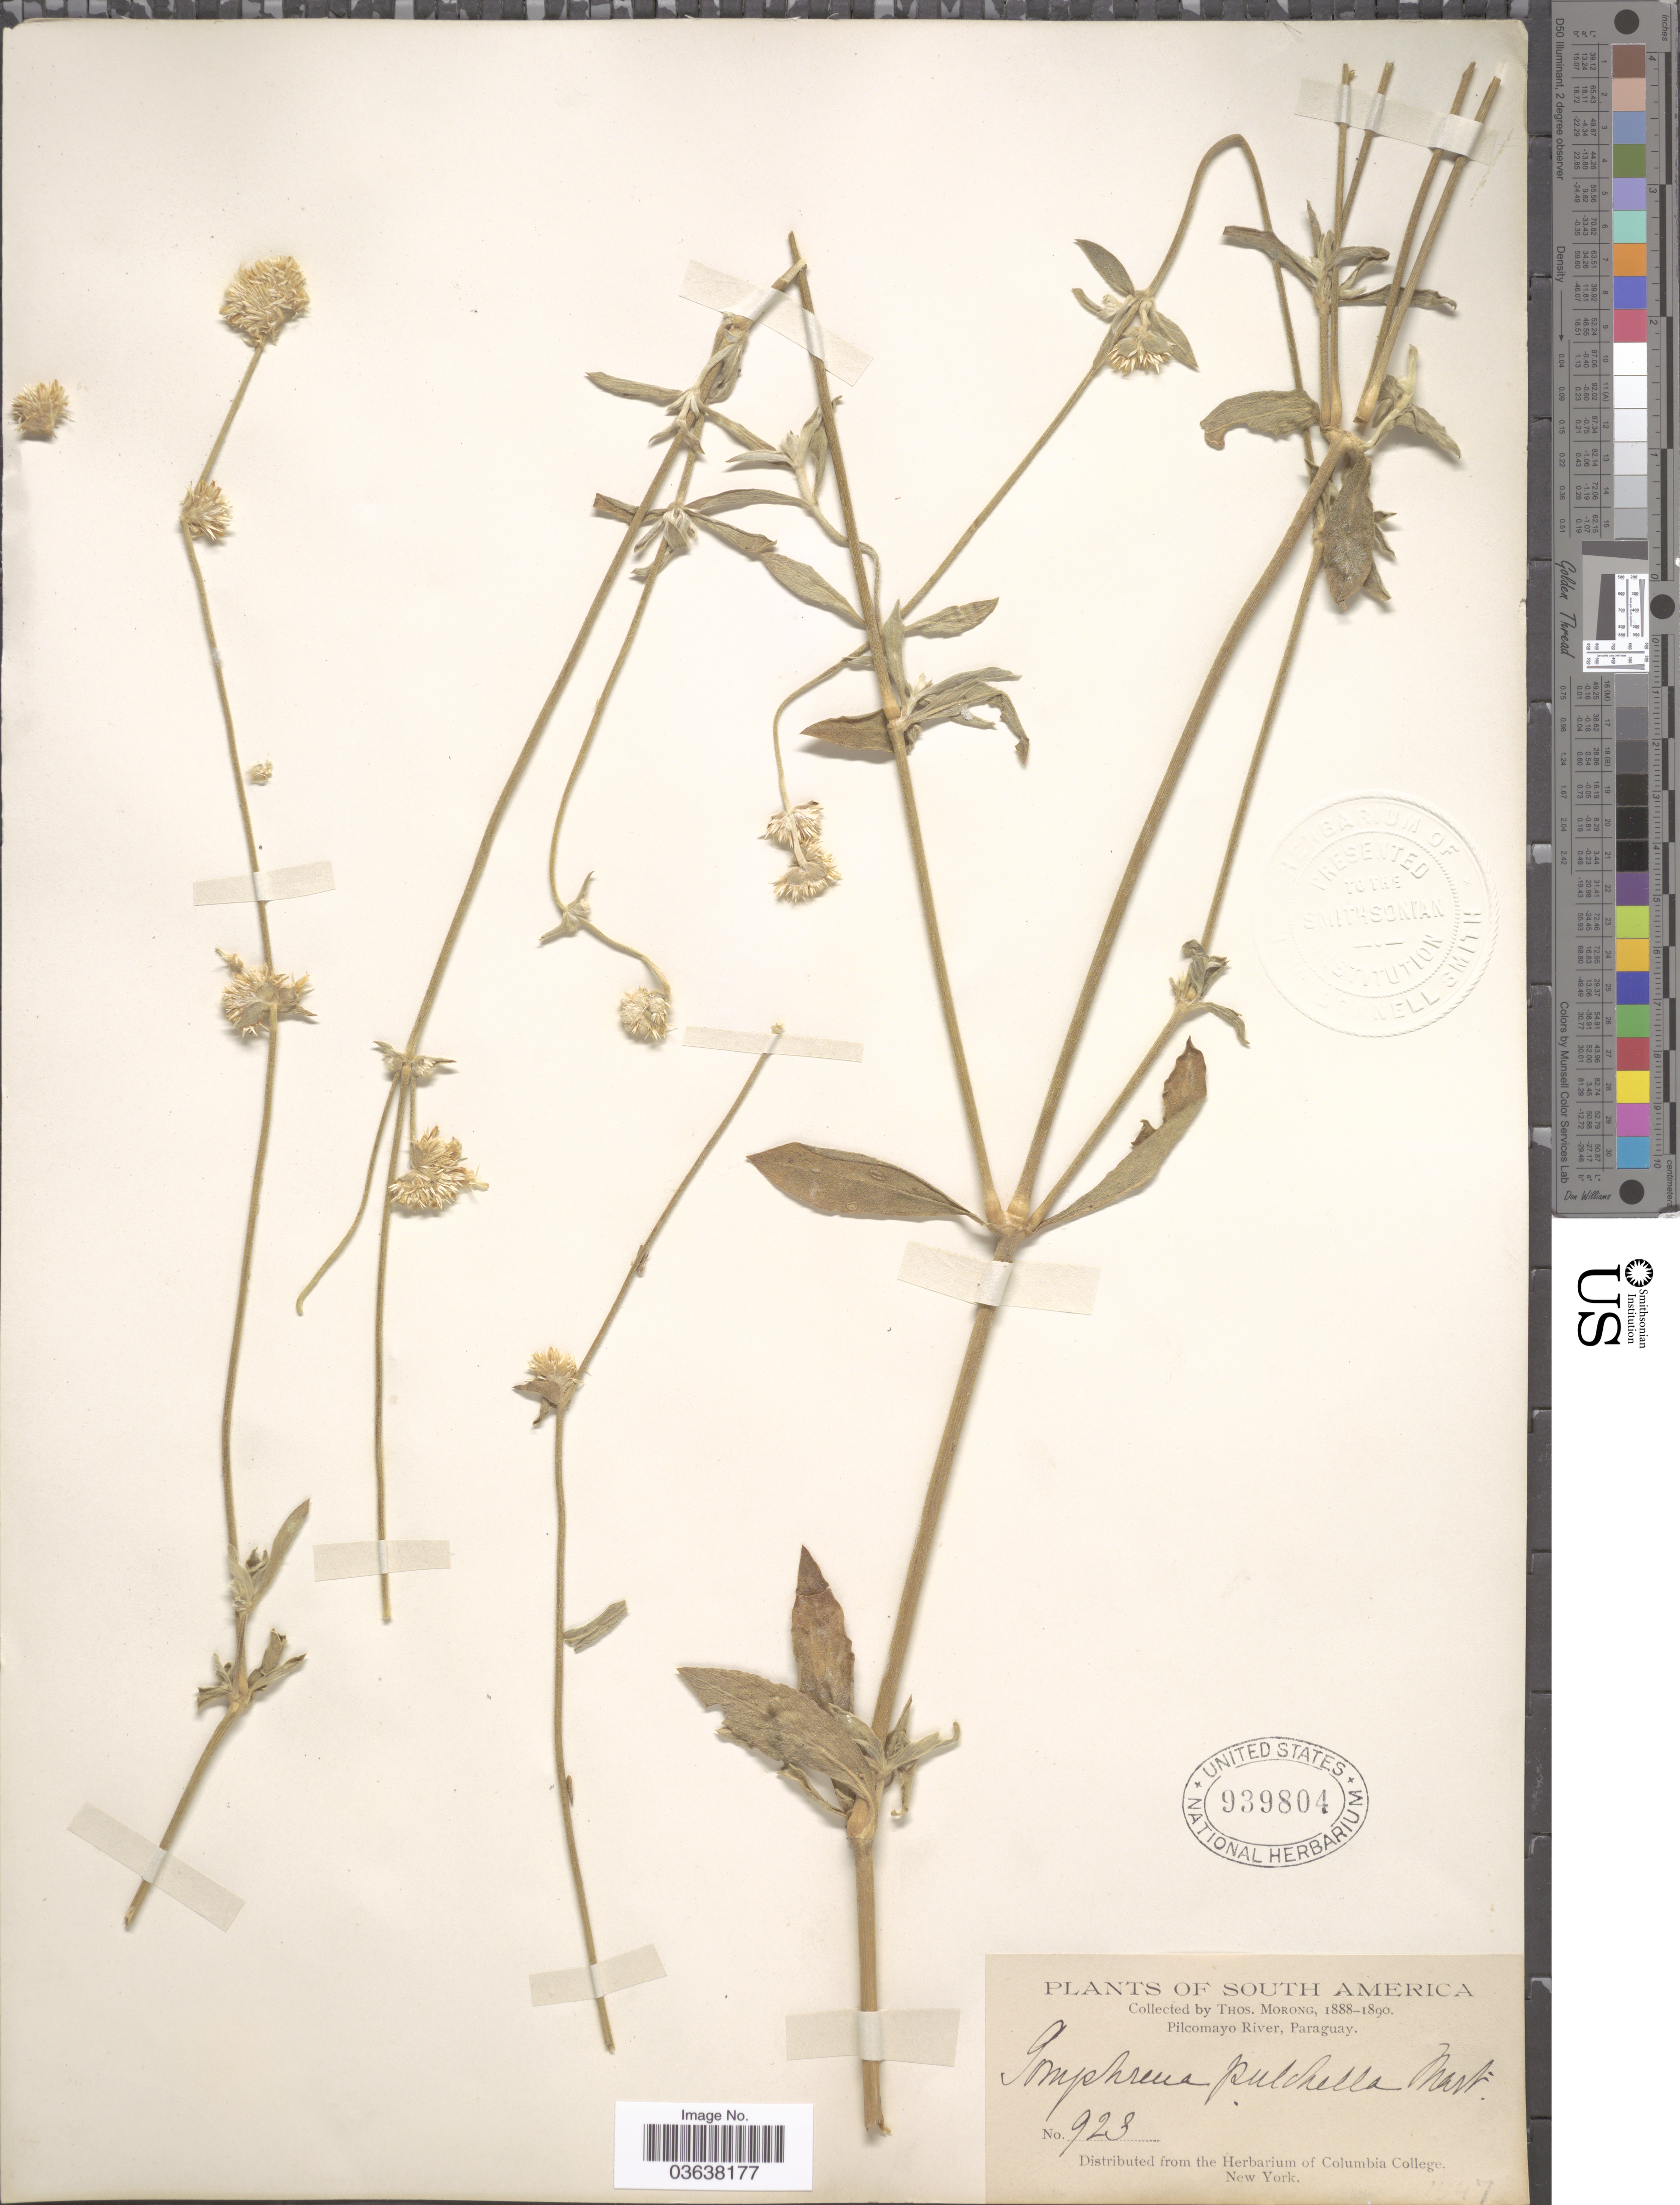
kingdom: Plantae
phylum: Tracheophyta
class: Magnoliopsida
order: Caryophyllales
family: Amaranthaceae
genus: Gomphrena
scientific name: Gomphrena pulchella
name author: Mart.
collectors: ex herb. T. Morong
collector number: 923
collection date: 1888/1890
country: Paraguay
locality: Pilcomayo River.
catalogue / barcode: US 939804